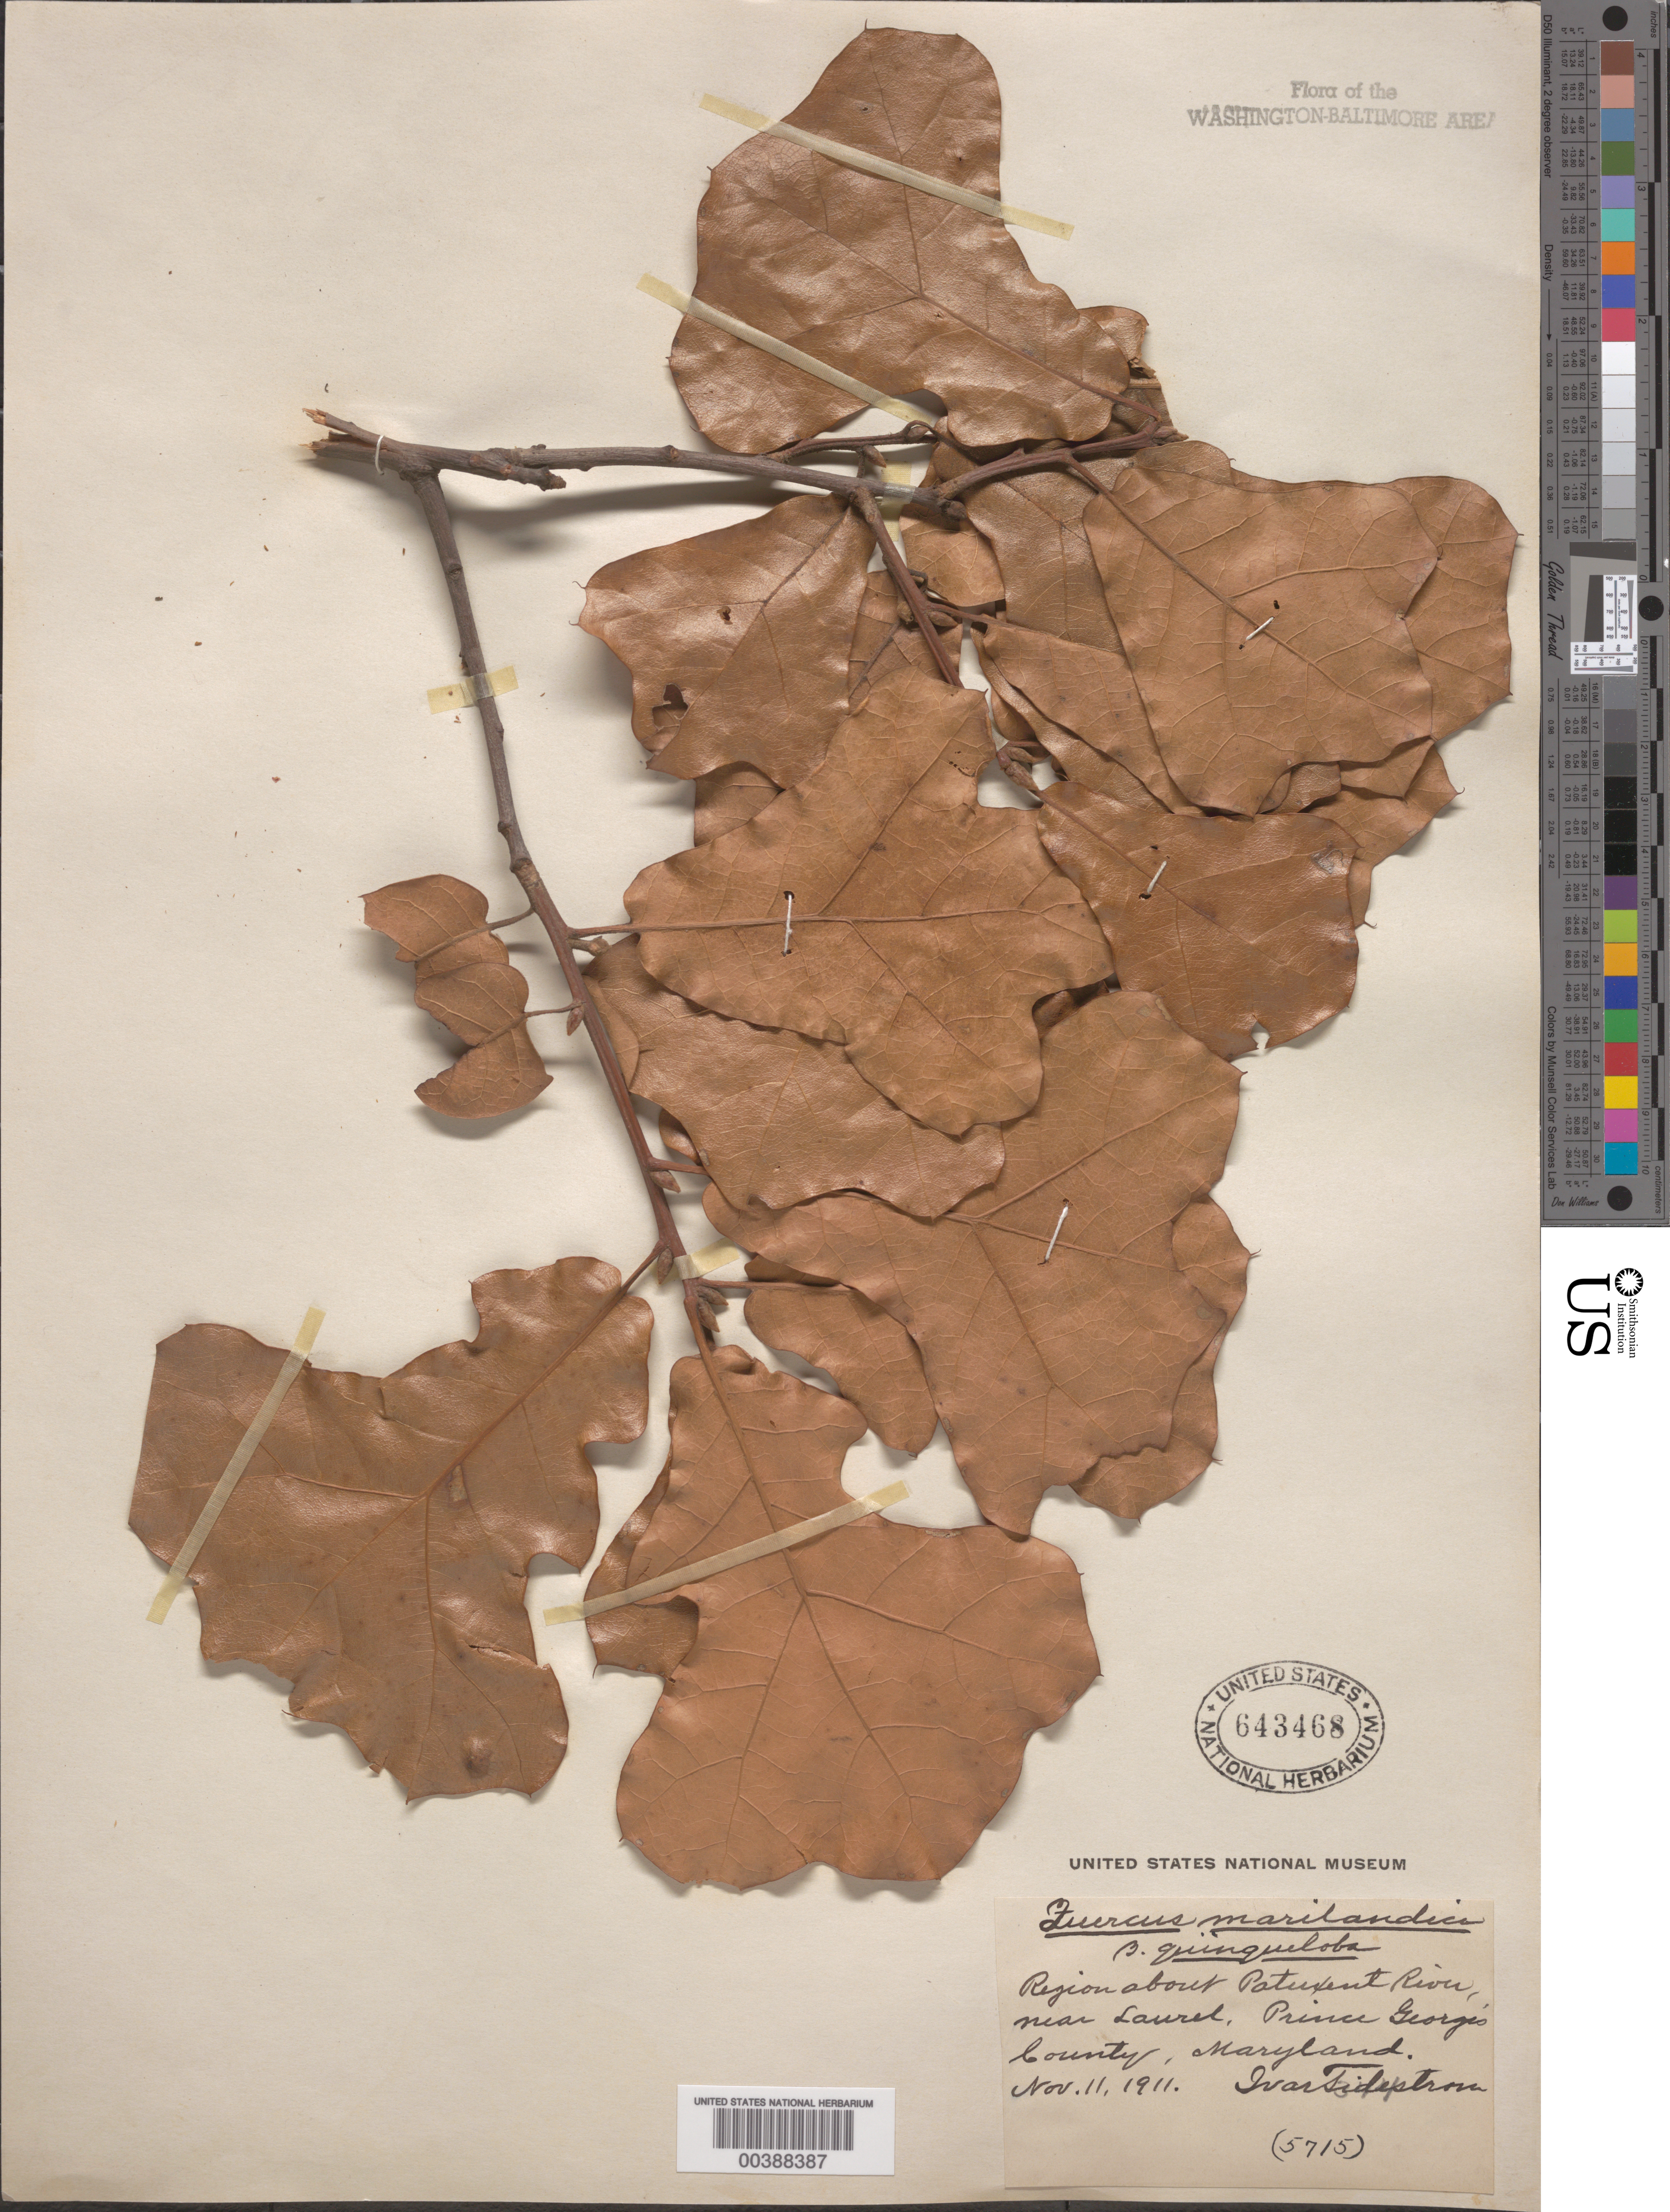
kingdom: Plantae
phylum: Tracheophyta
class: Magnoliopsida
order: Fagales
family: Fagaceae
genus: Quercus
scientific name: Quercus marilandica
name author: (L.) Münchh.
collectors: I. F. Tidestrom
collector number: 5715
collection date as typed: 11 Nov 1911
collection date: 1911-11-11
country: United States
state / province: Maryland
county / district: Prince George's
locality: Patuxent River, Laurel vicinity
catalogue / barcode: US 643468